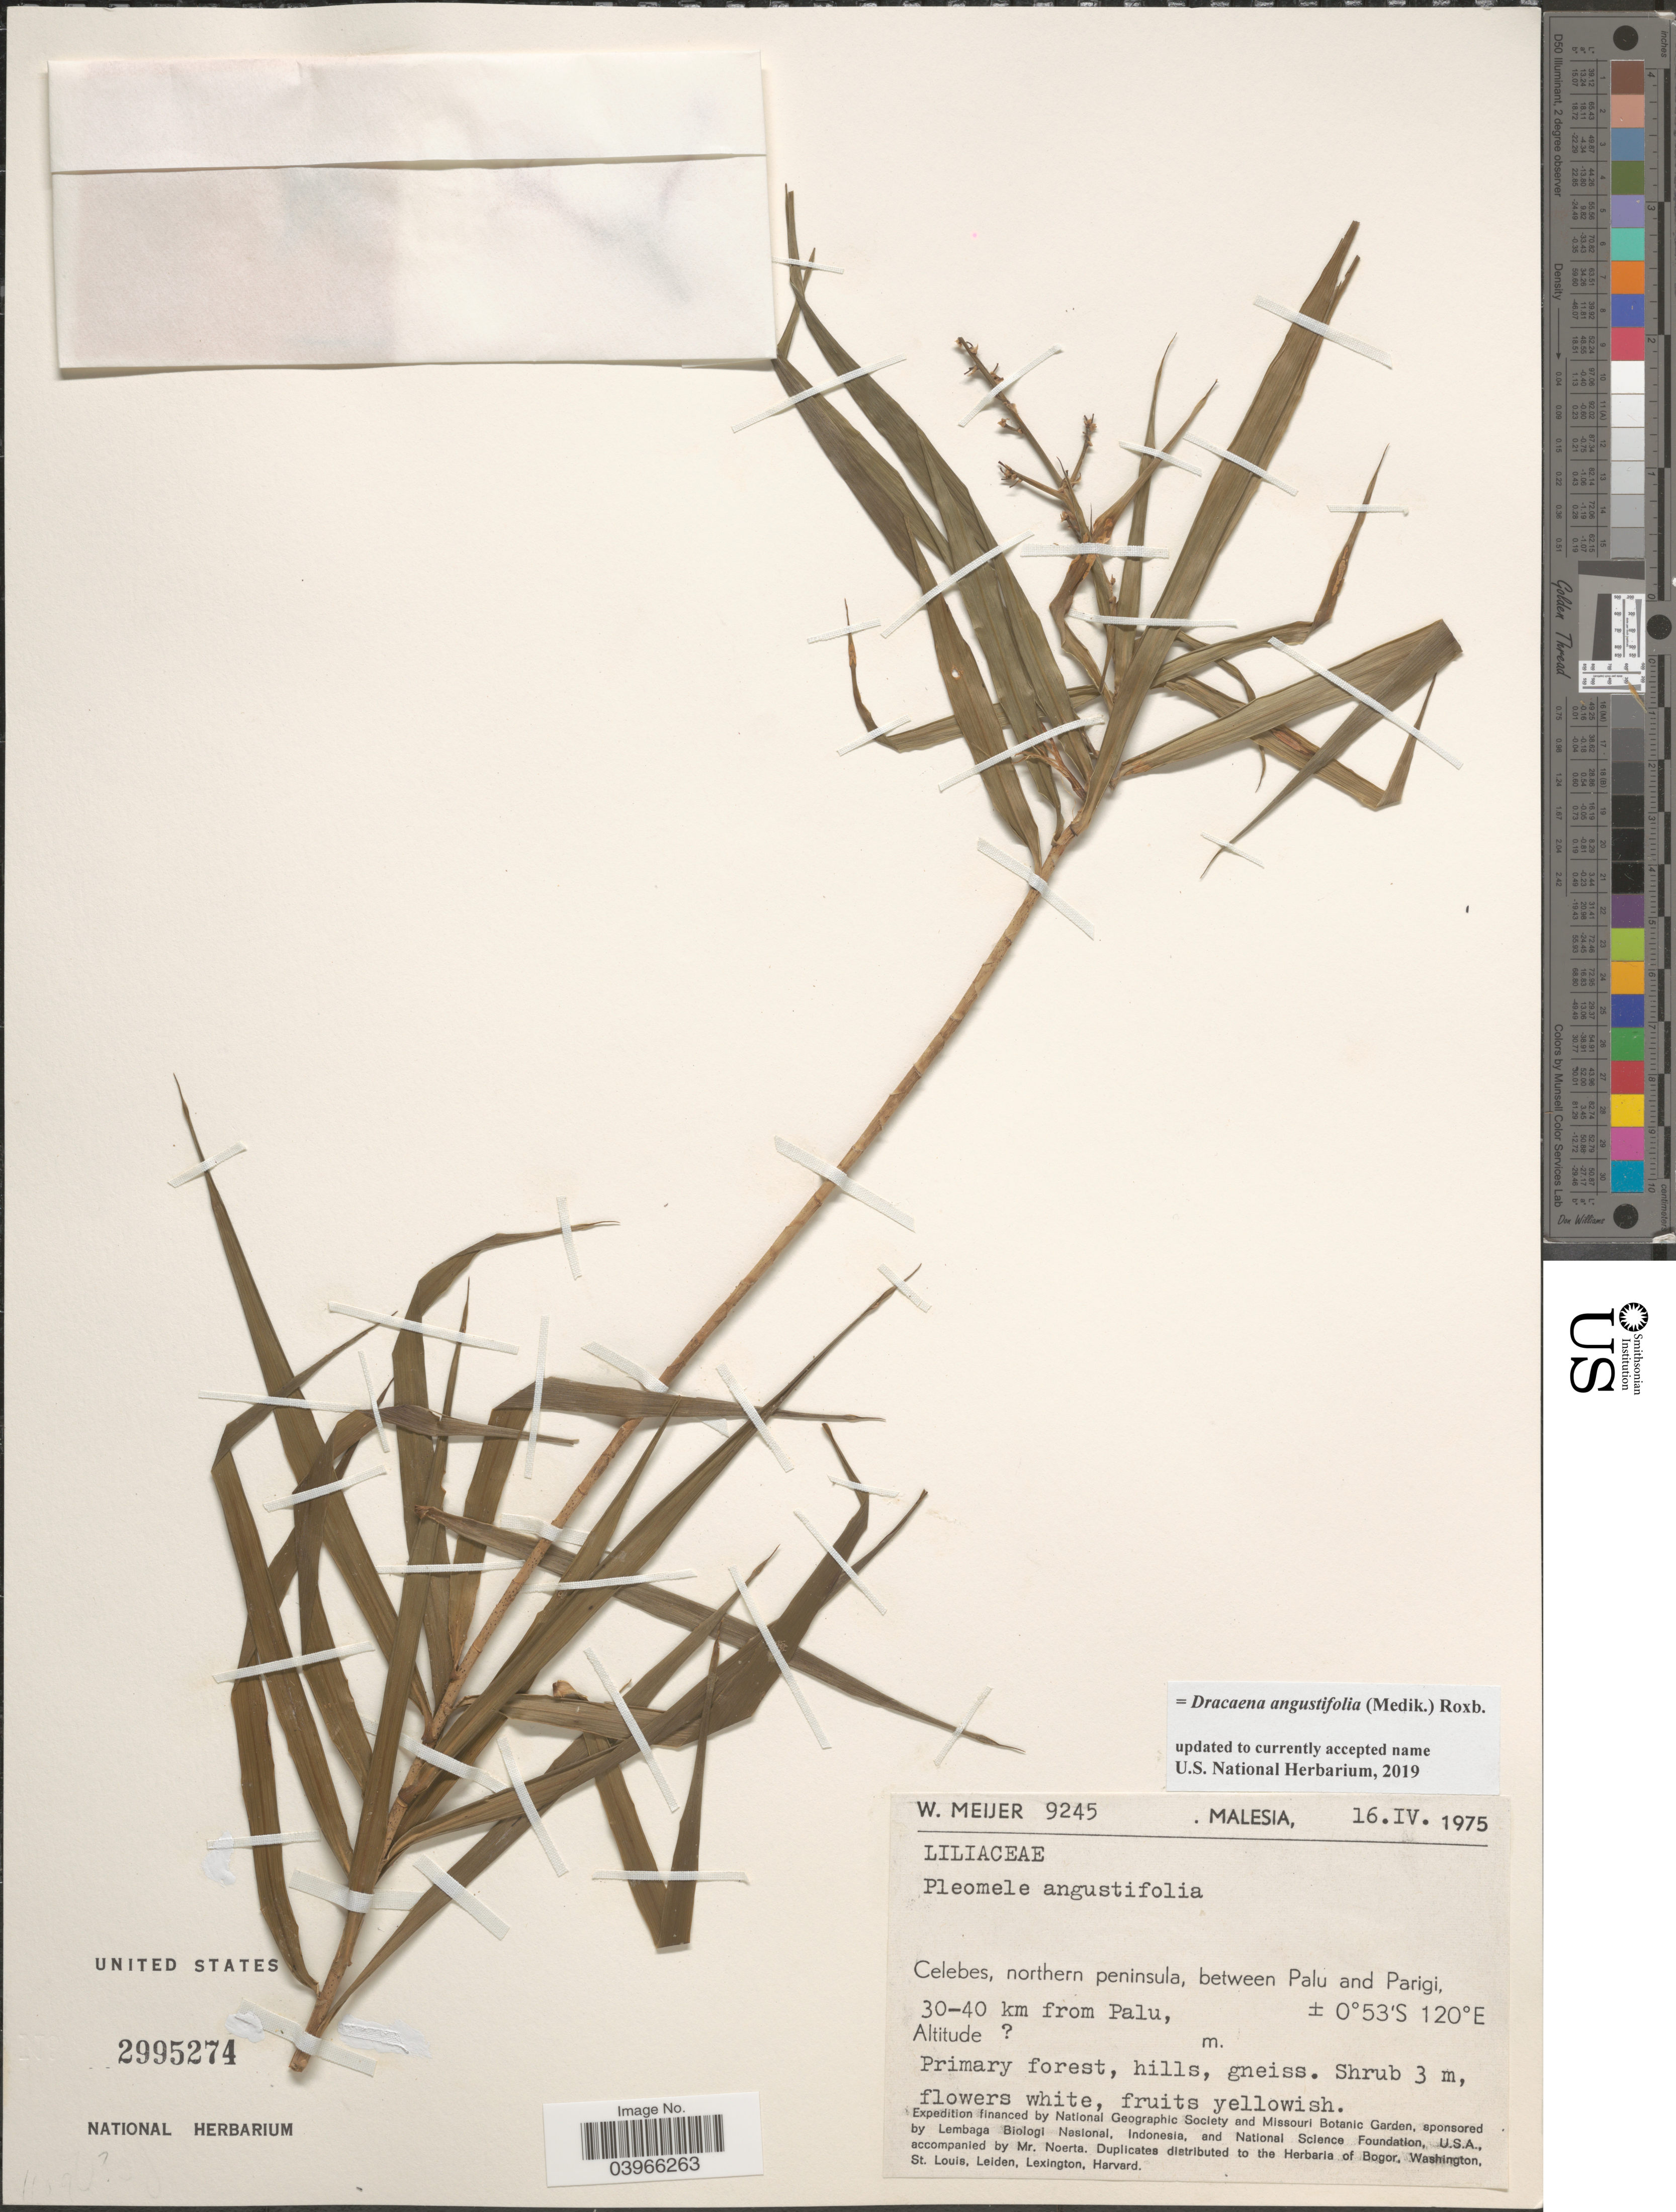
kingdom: Plantae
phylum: Tracheophyta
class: Liliopsida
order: Asparagales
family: Asparagaceae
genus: Dracaena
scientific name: Dracaena angustifolia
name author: (Medik.) Roxb.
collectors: W. Meijer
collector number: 9245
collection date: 1975-04-16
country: Malaysia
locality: Malesia. Celebes, northern peninsula, between Palu and Parigi, 30-40 km from Palu.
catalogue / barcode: US 2995274